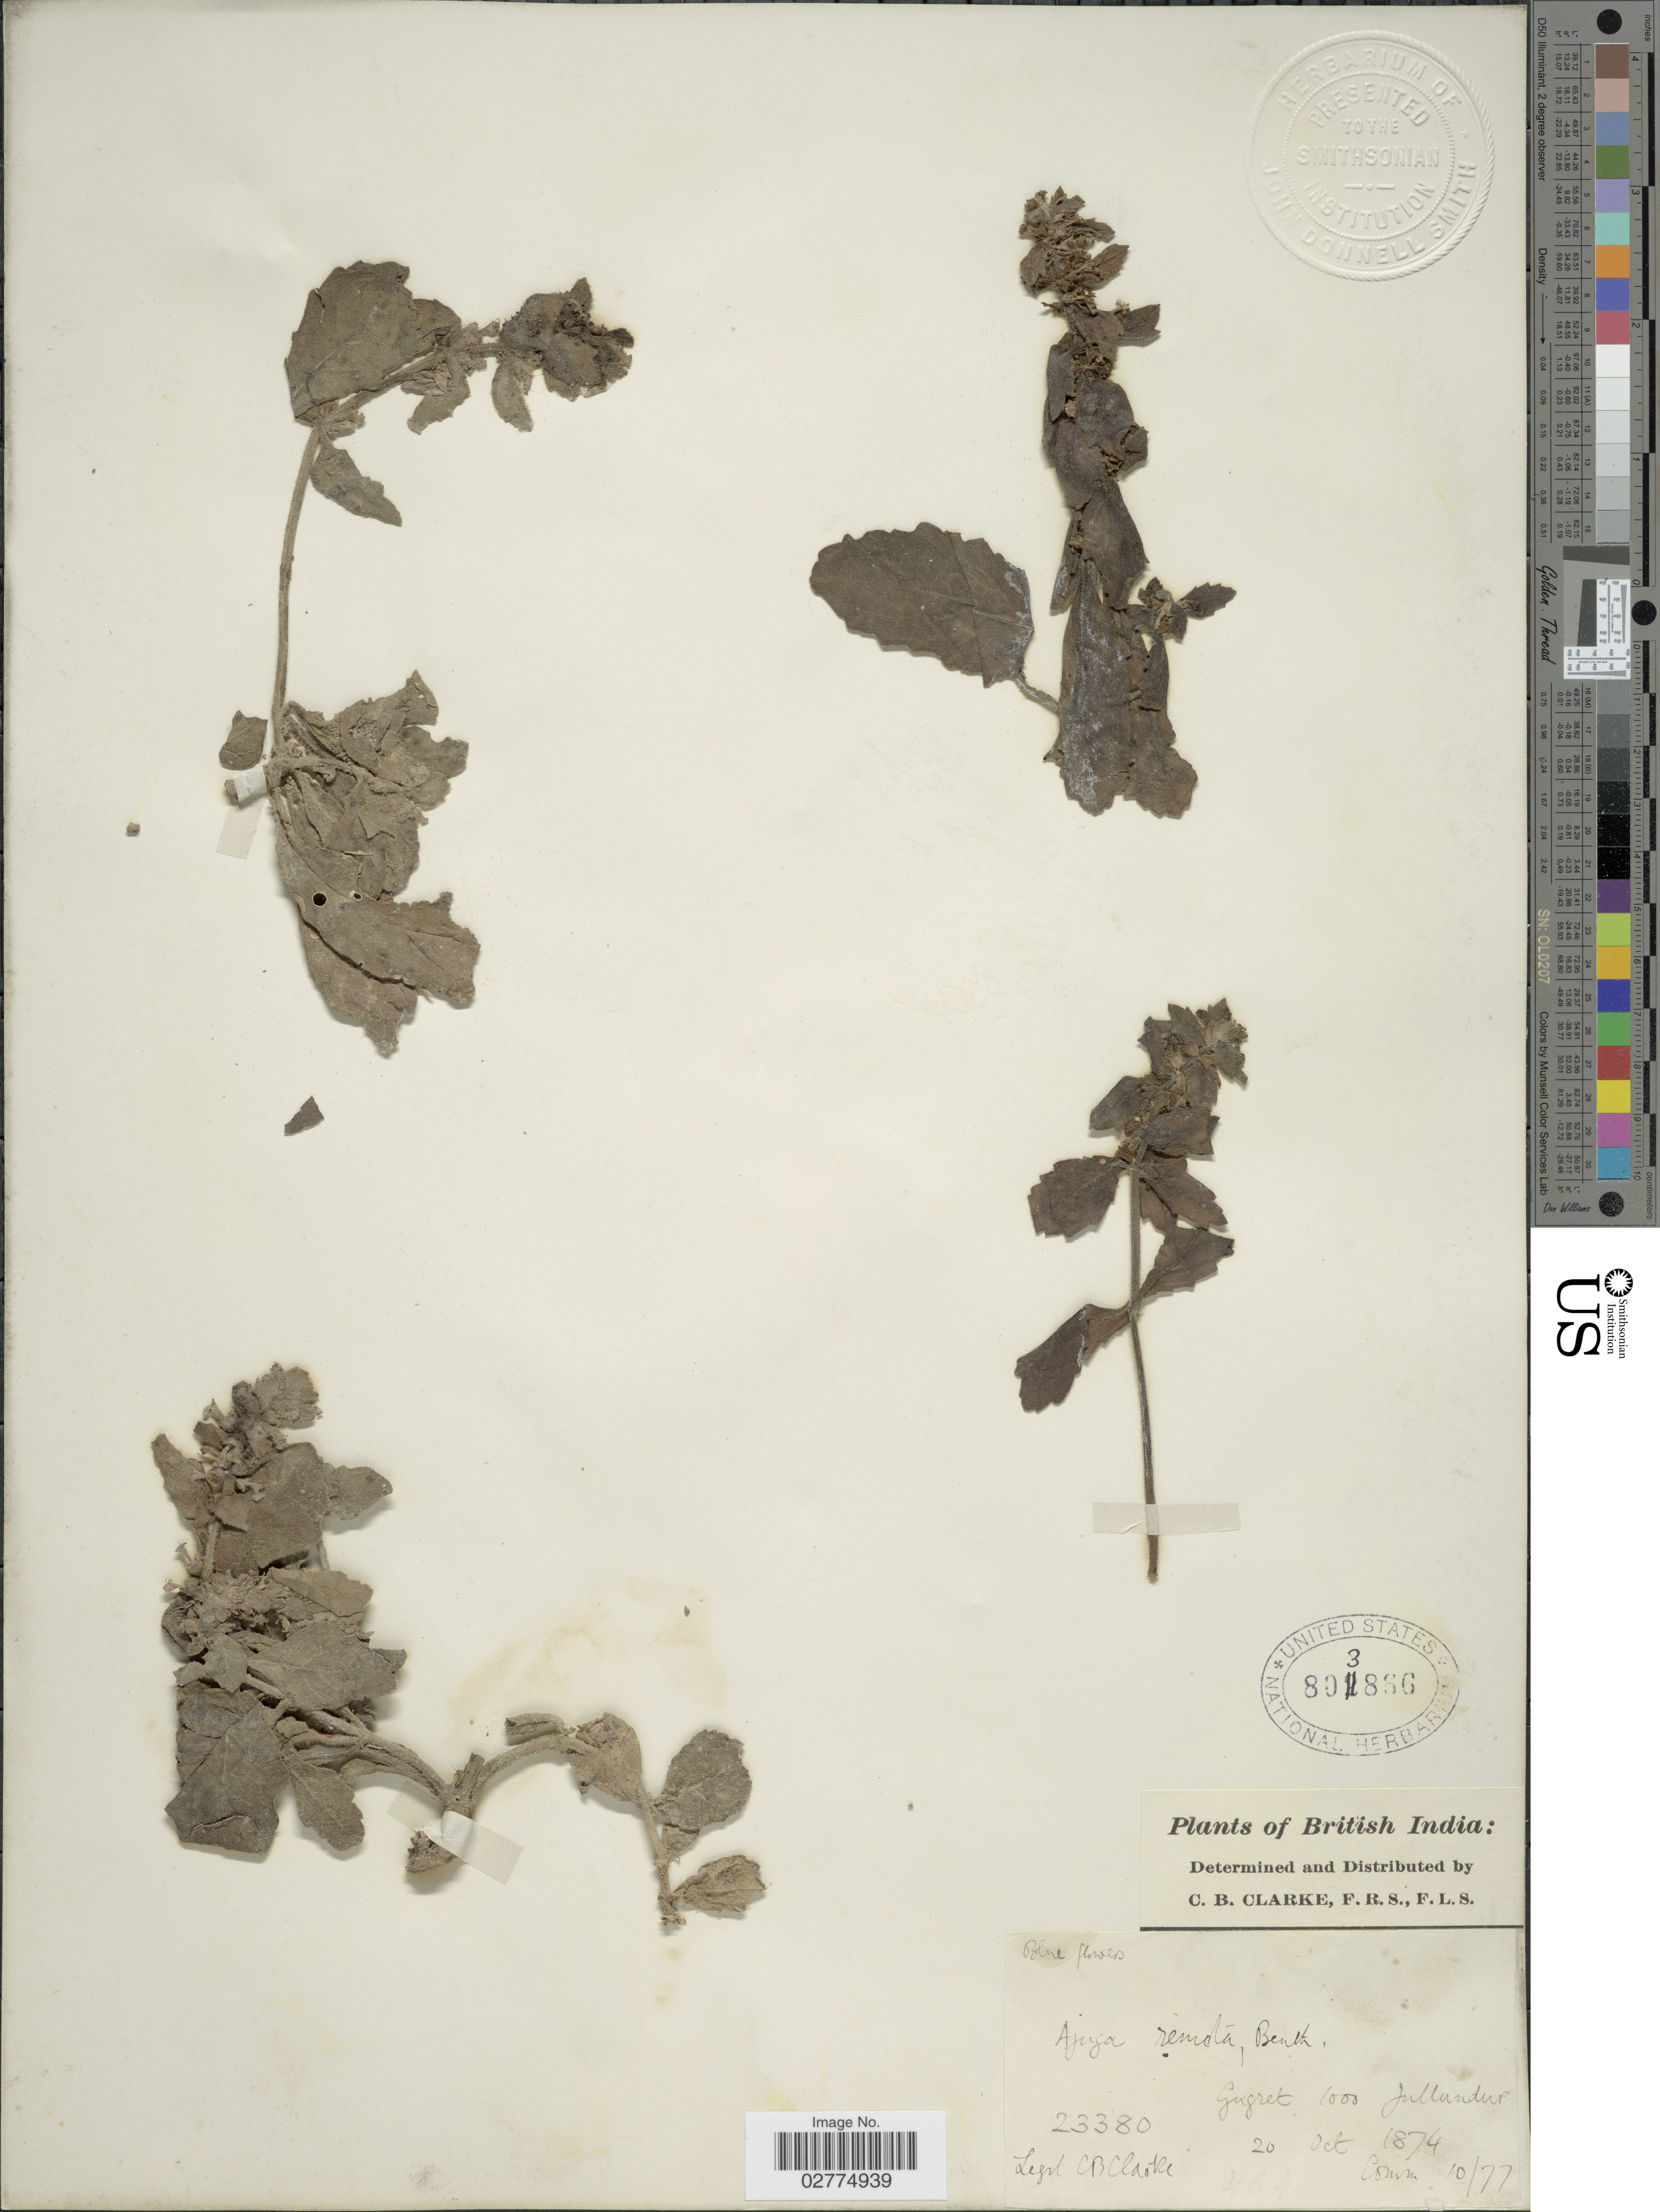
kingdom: Plantae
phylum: Tracheophyta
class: Magnoliopsida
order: Lamiales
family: Lamiaceae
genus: Ajuga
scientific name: Ajuga remota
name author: Wall. ex Benth.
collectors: C. B. Clarke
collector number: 23380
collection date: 1874-10-20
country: India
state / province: Punjab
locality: British India. Gugret, Jullandur.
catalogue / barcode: US 803866